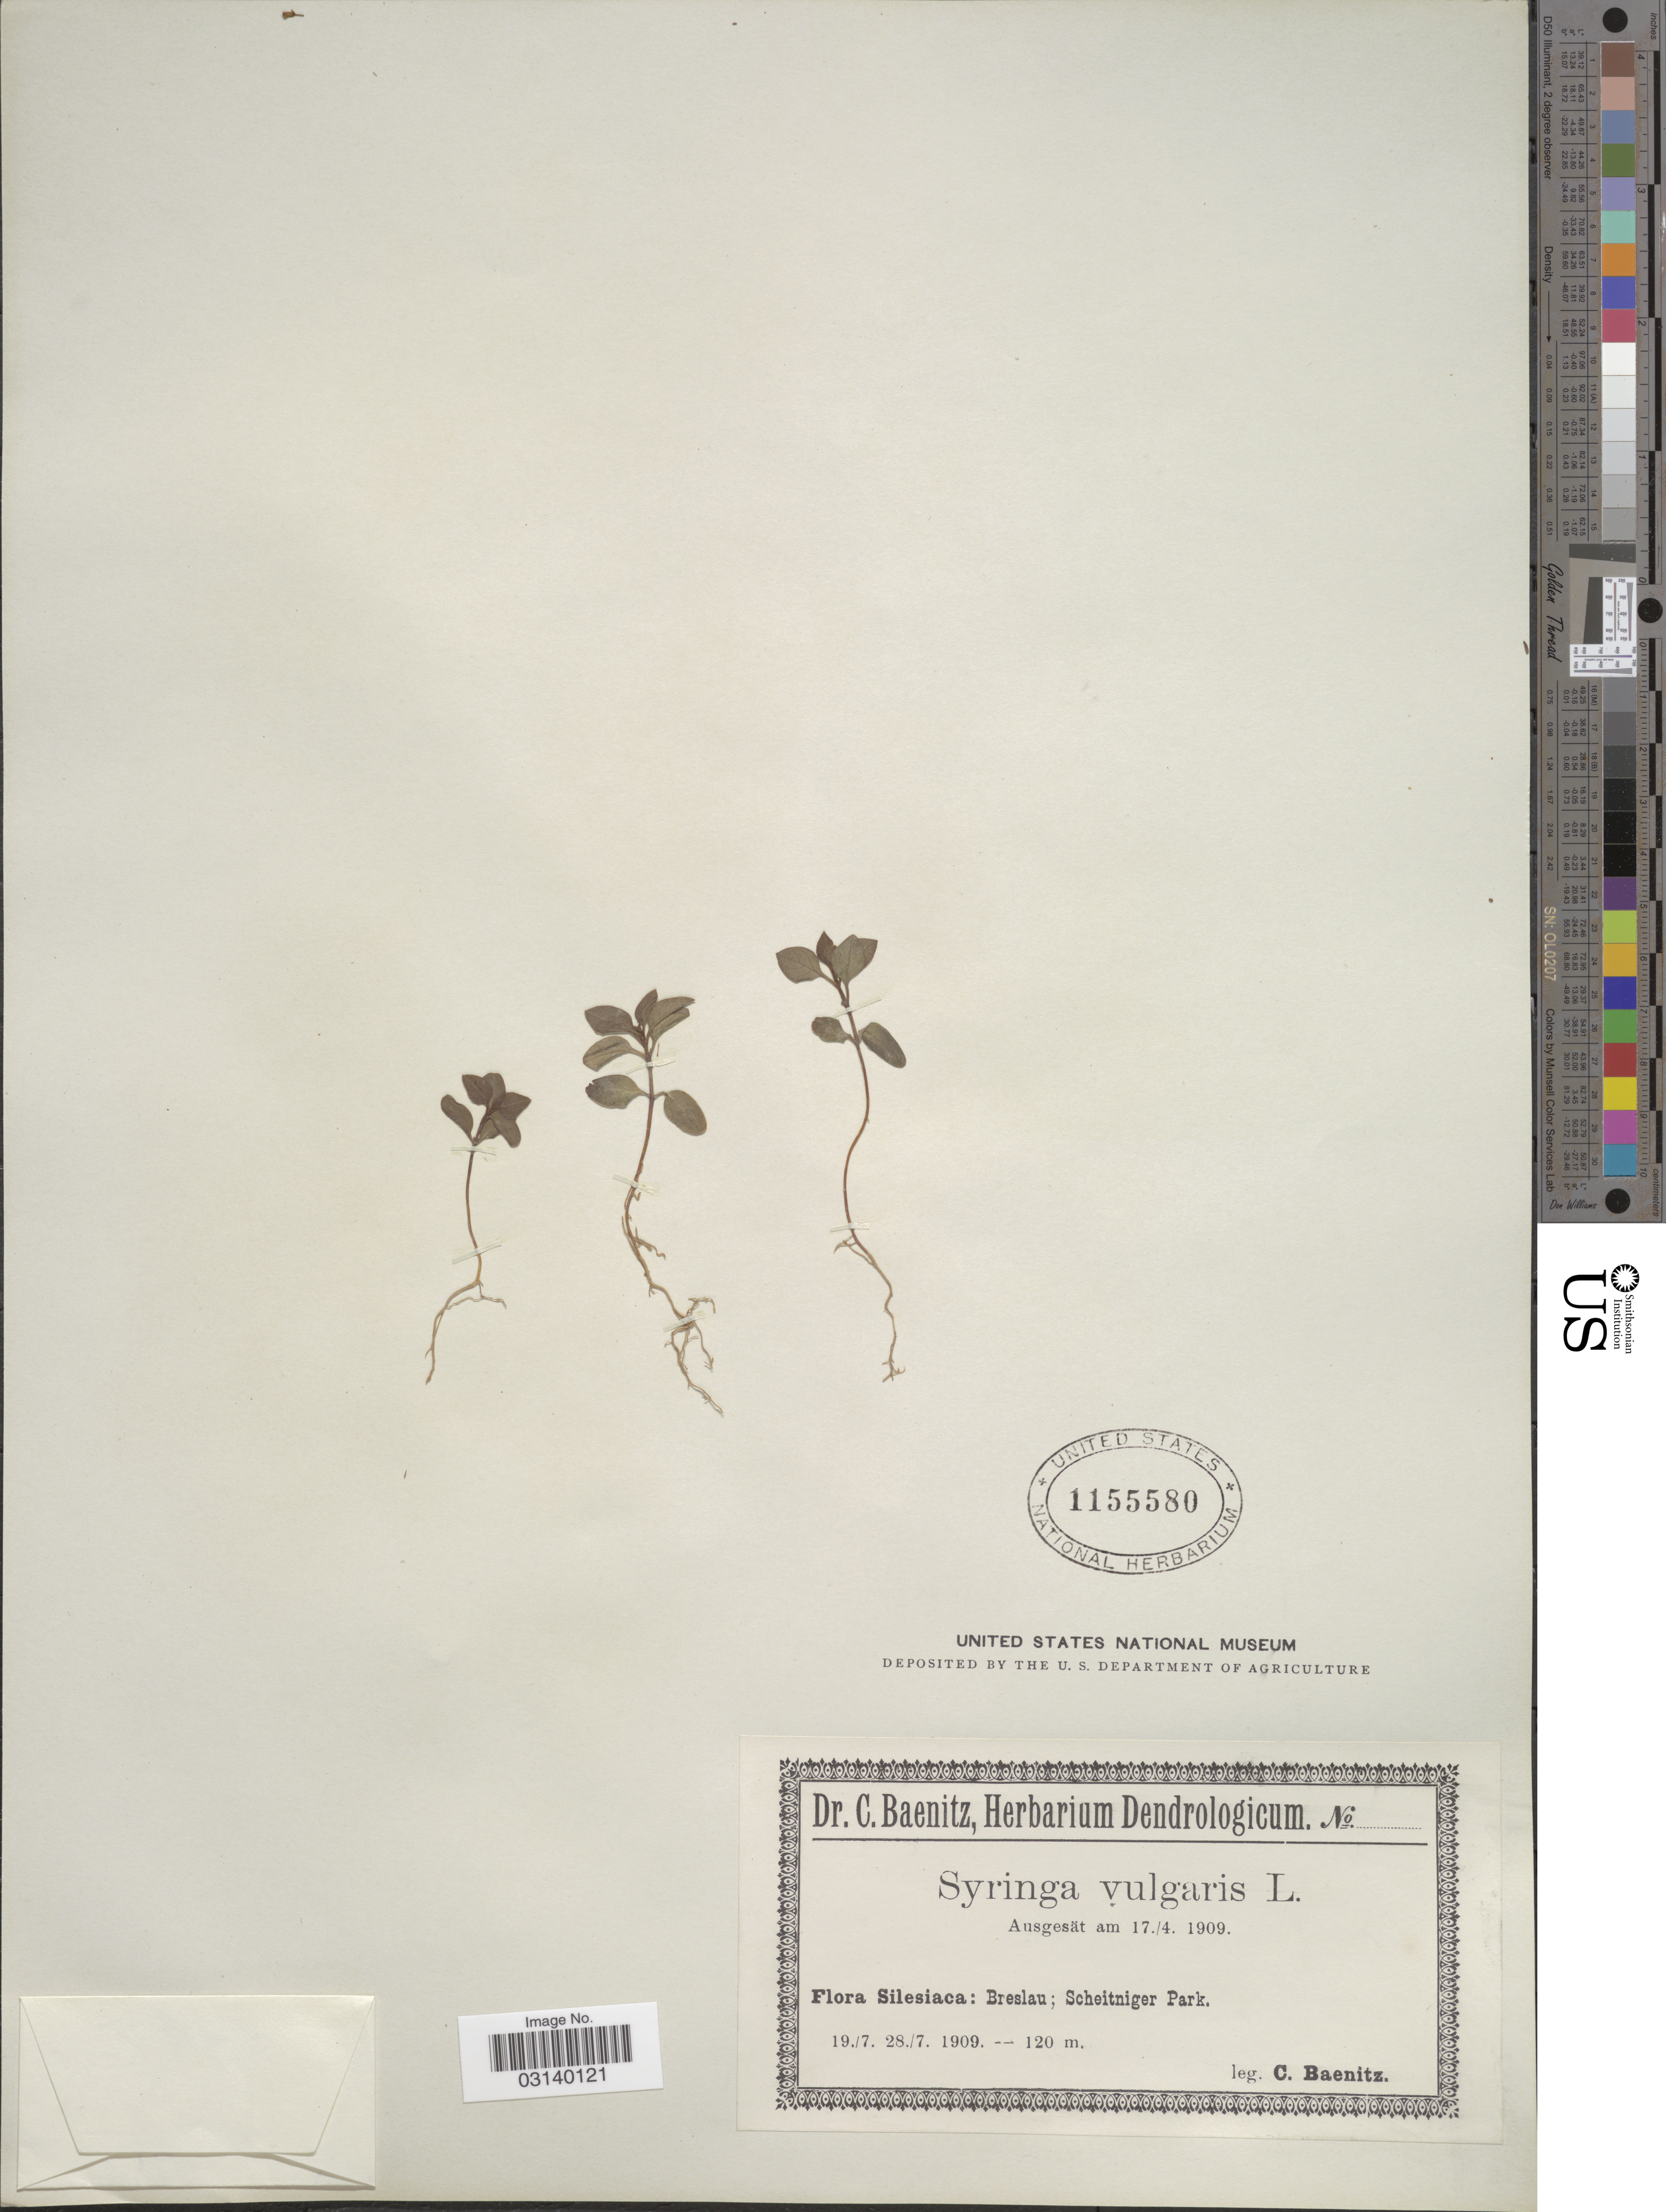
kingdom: Plantae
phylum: Tracheophyta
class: Magnoliopsida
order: Lamiales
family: Oleaceae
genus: Syringa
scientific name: Syringa vulgaris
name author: L.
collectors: C. G. Baenitz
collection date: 1909-07-19/1909-07-28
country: Poland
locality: Silesiaca: Breslau; Scheitniger Park.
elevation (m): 120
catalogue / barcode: US 1155580